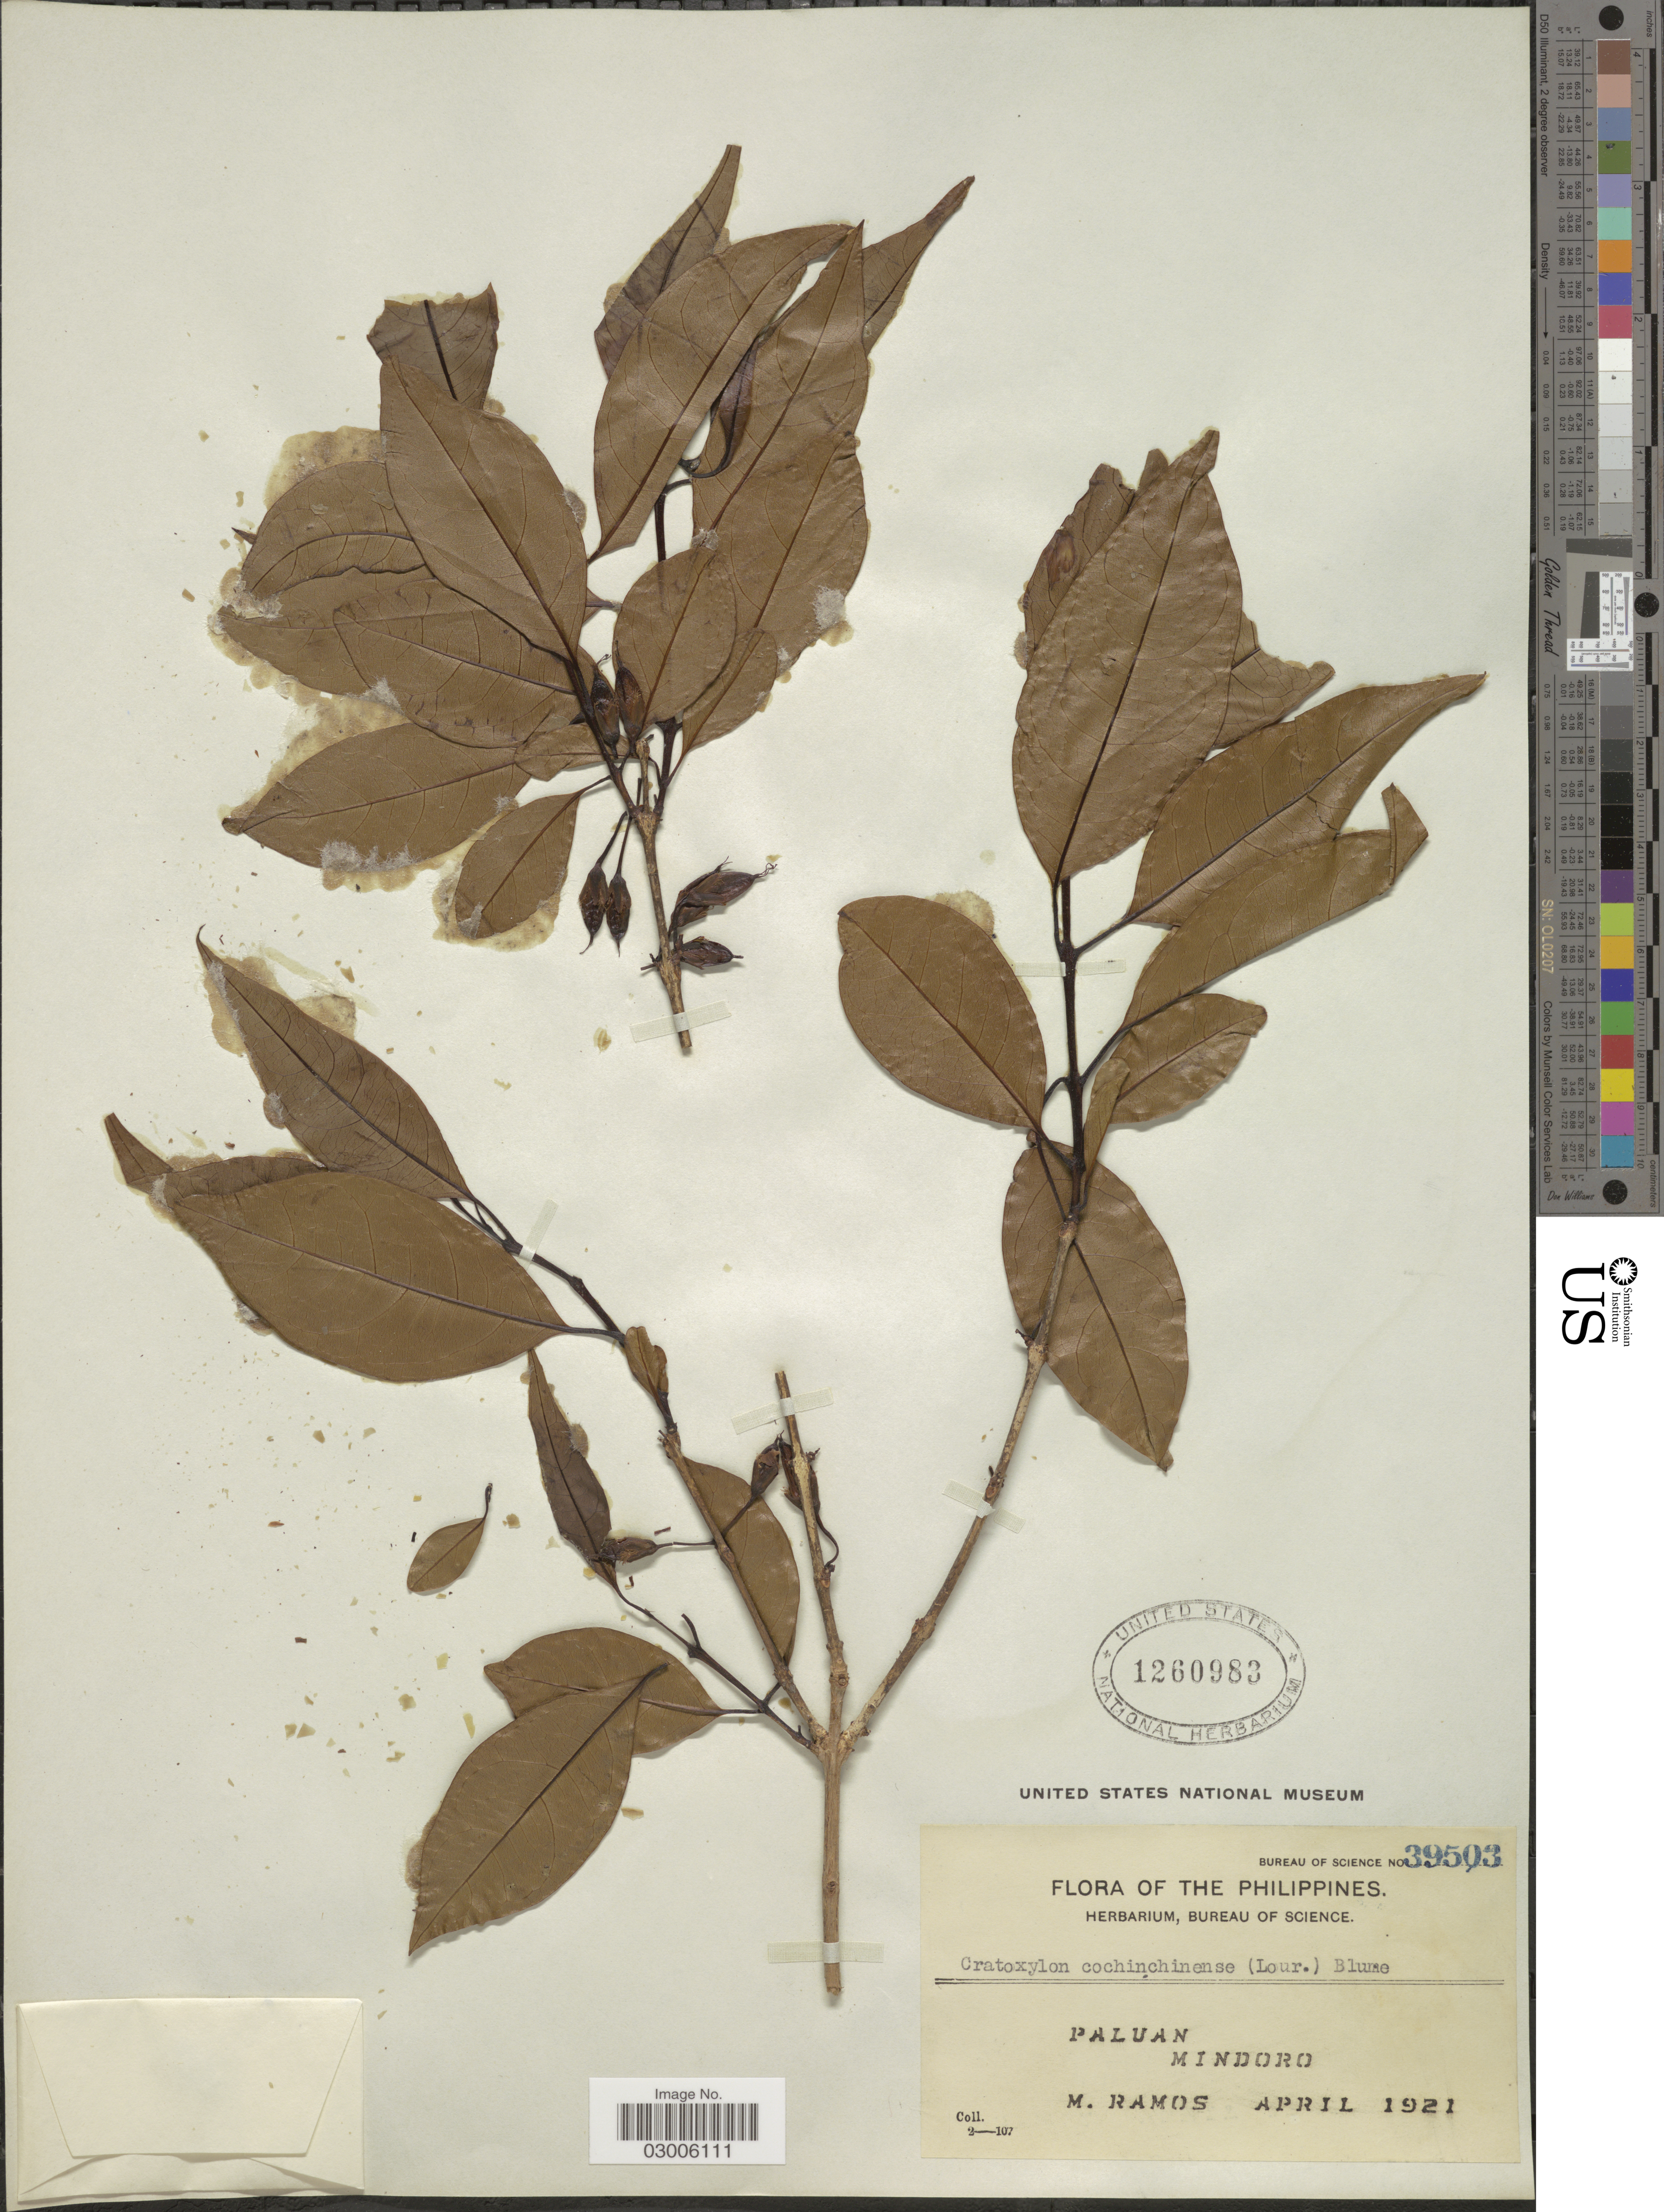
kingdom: Plantae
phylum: Tracheophyta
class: Magnoliopsida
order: Malpighiales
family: Hypericaceae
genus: Cratoxylum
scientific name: Cratoxylum cochinchinense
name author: (Lour.) Blume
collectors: M. Ramos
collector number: Bureau of Science 39503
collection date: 1921-04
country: Philippines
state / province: Mimaropa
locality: Paluan. Mindoro.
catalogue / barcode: US 1260983